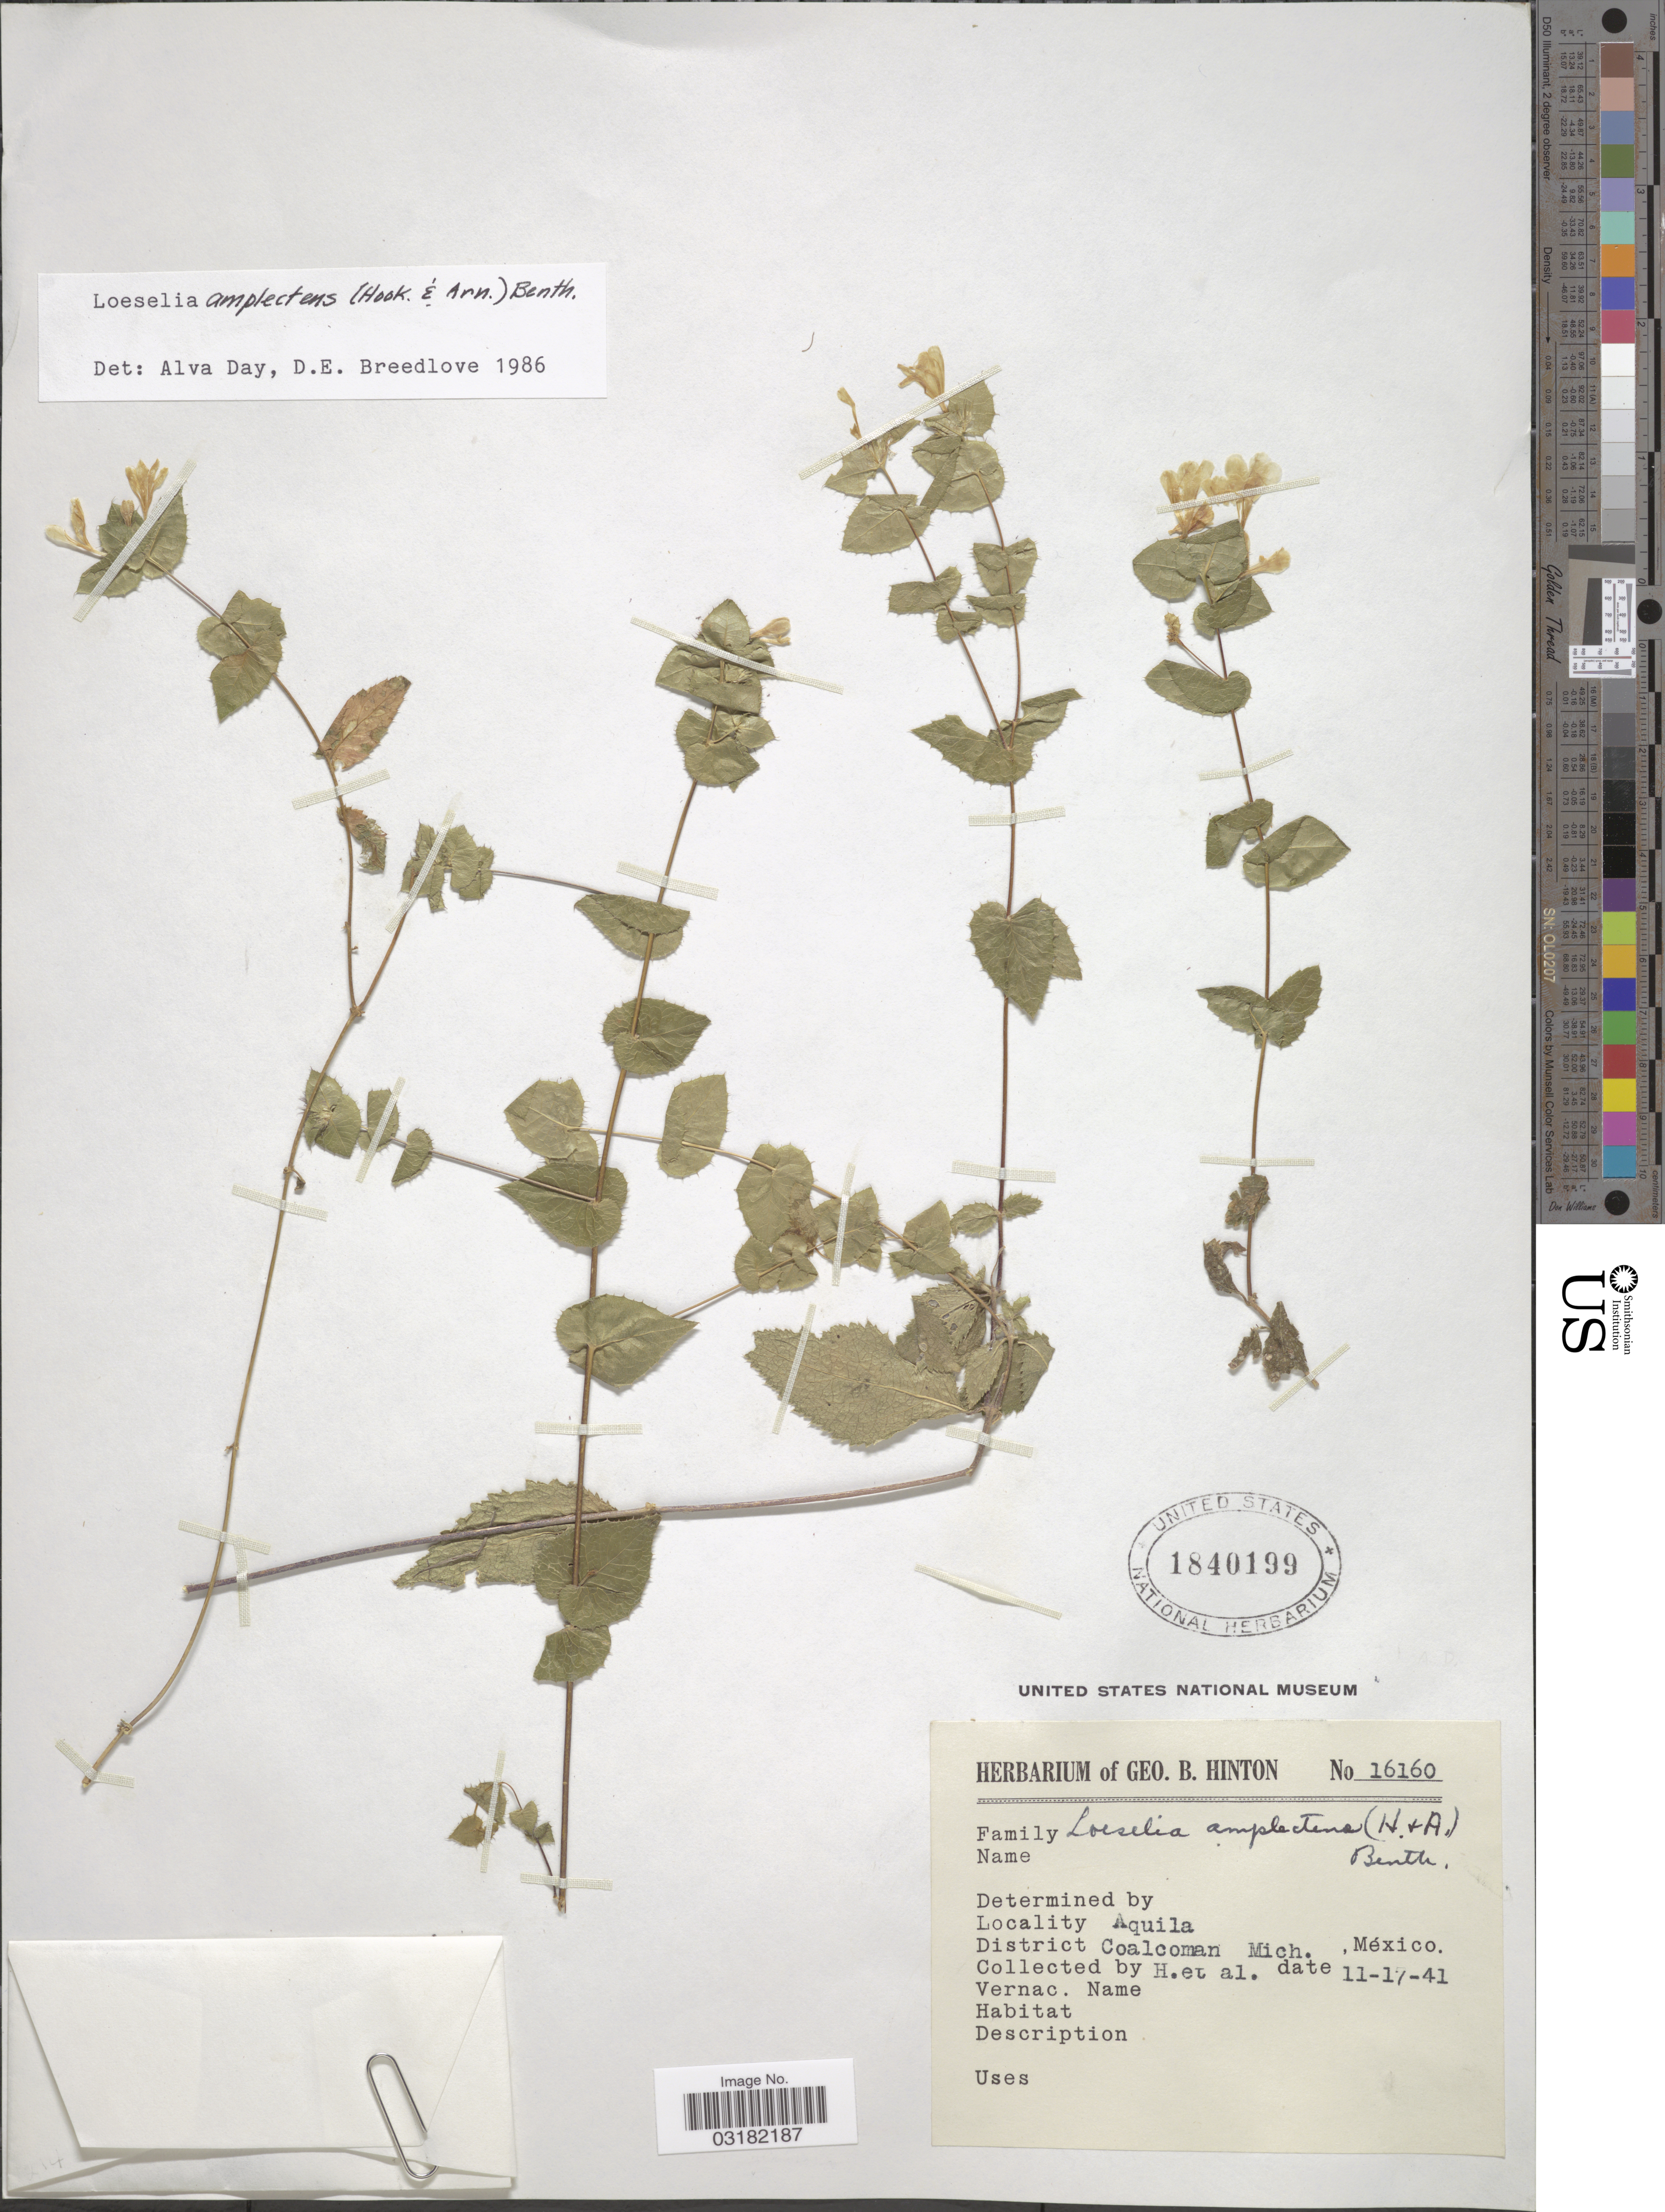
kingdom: Plantae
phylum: Tracheophyta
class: Magnoliopsida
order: Ericales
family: Polemoniaceae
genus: Loeselia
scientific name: Loeselia amplectens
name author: (Hook. & Arn.) Benth. ex DC.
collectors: G. B. Hinton & et al.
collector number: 16160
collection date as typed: Transcribed d/m/y: 17/11/41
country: Mexico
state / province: Michoacán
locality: Aquila. District Coalcoman.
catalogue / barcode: US 1840199